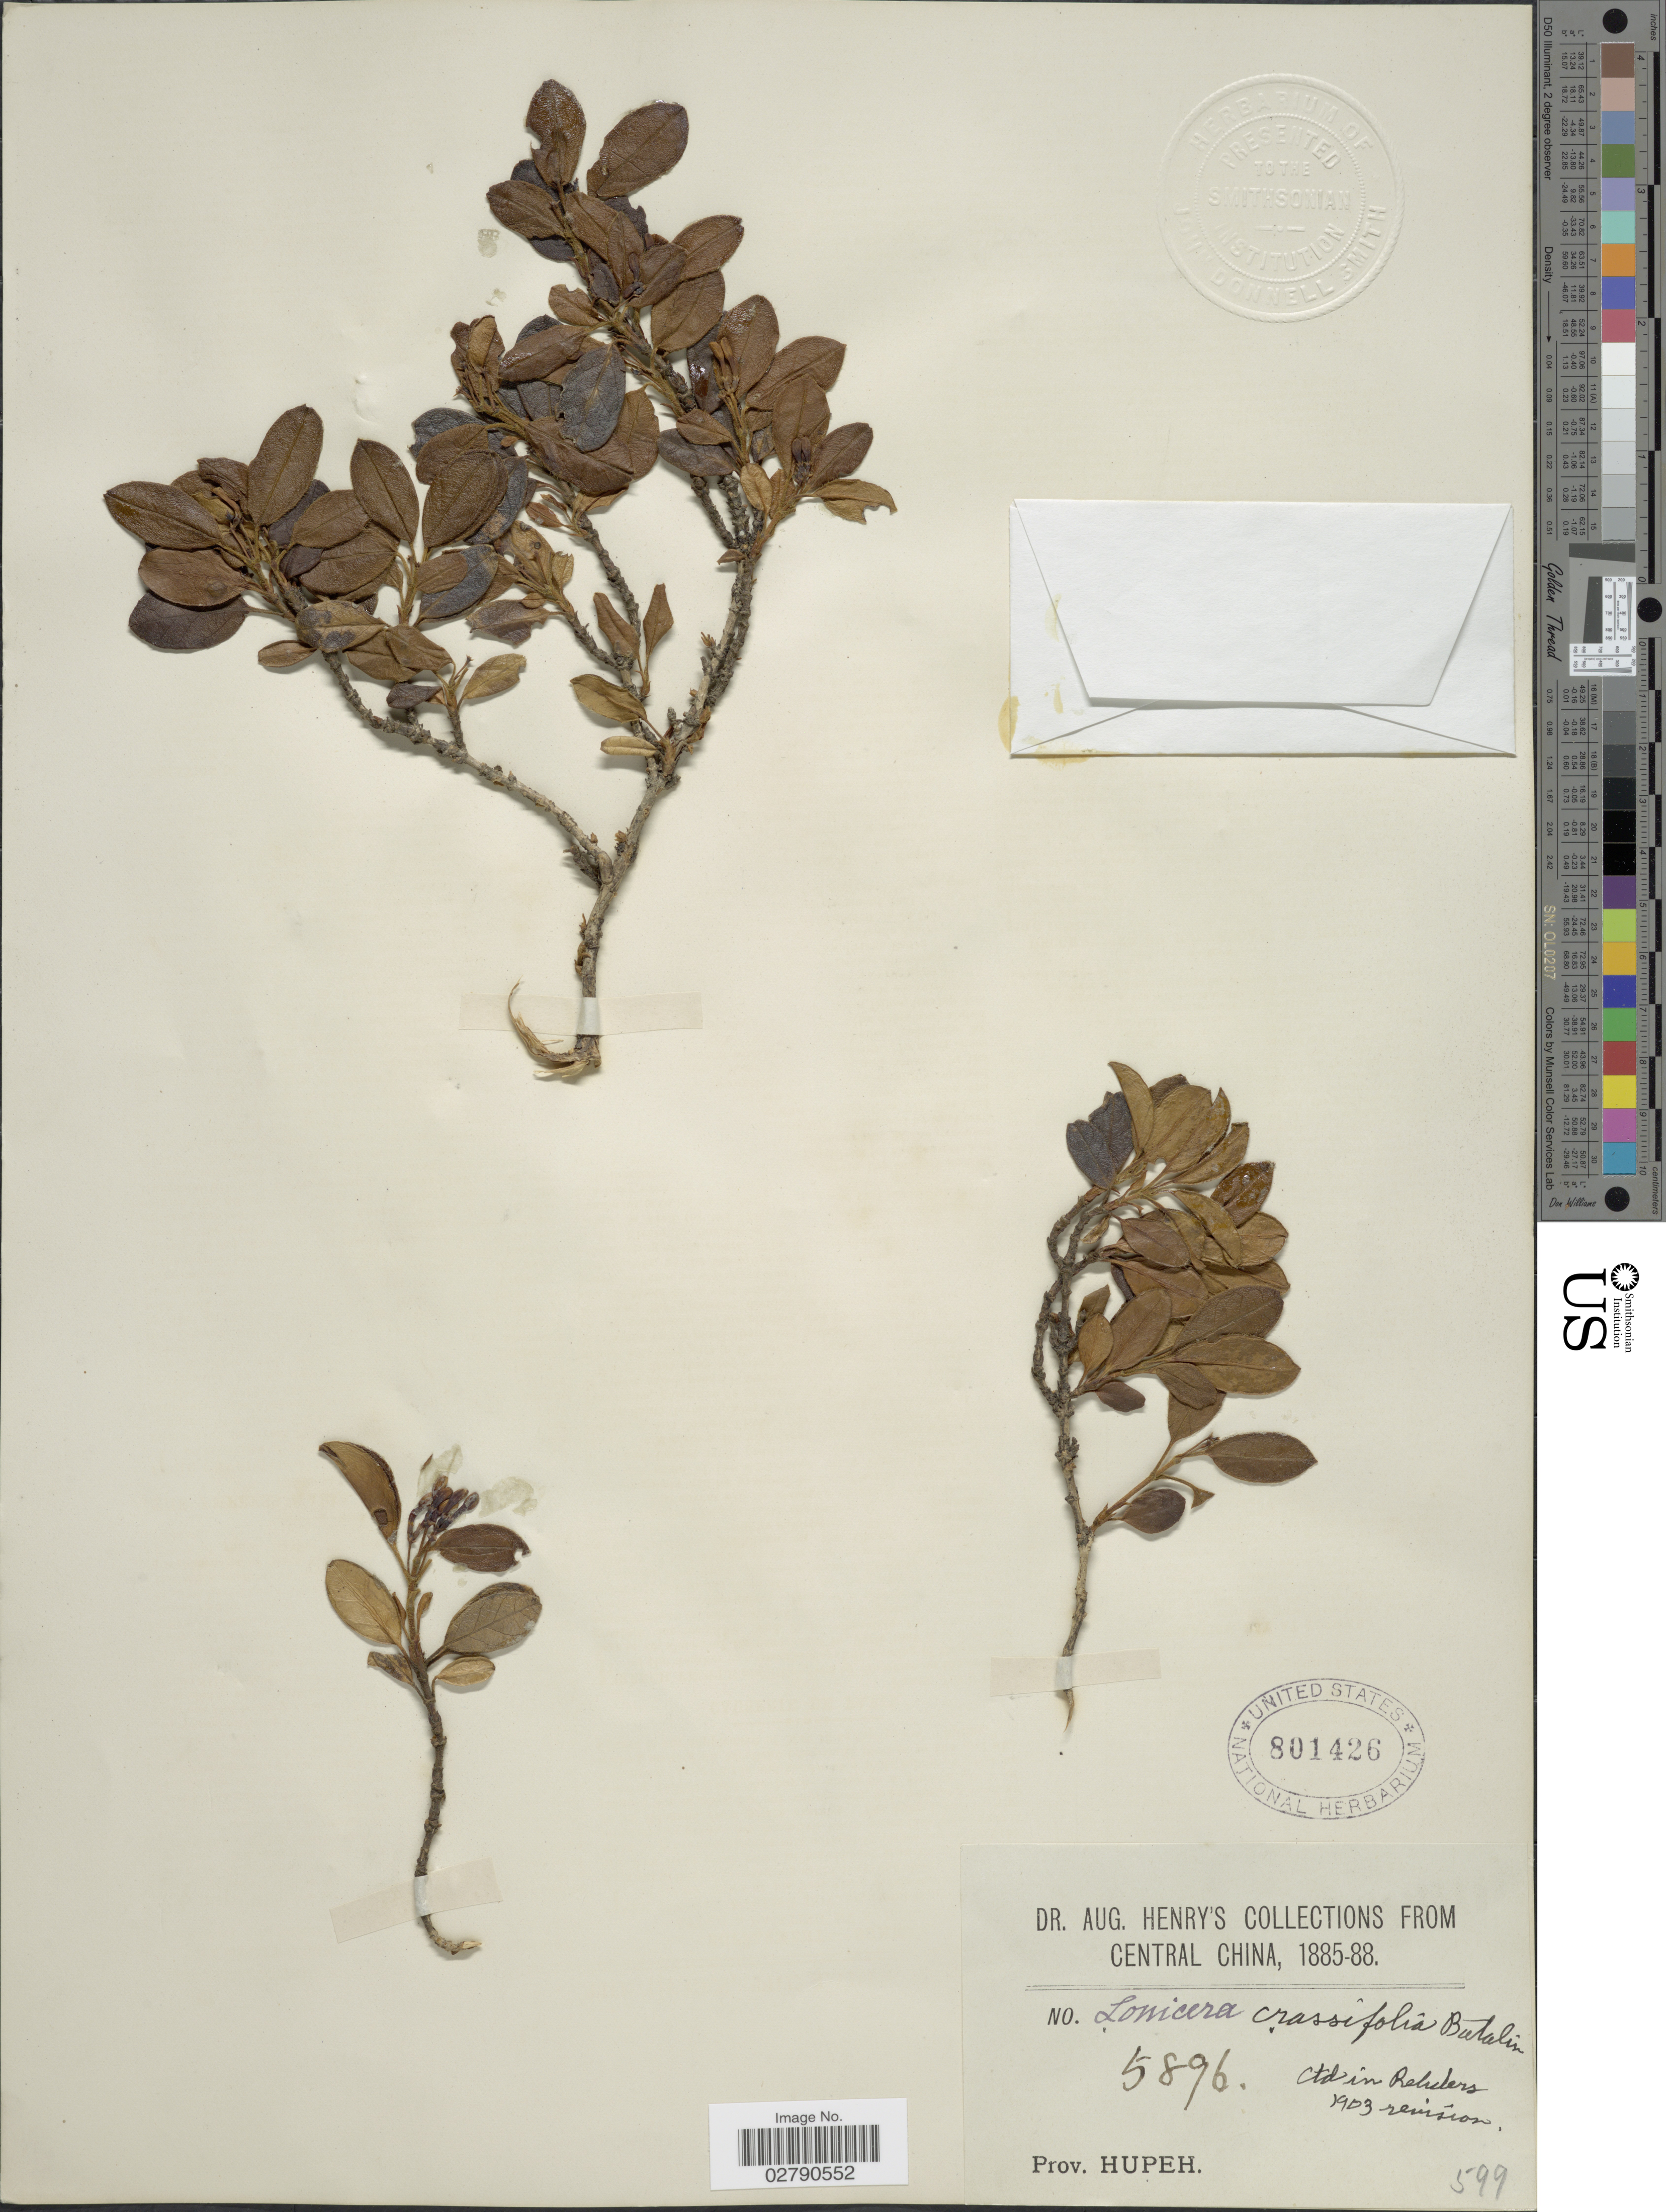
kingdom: Plantae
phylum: Tracheophyta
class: Magnoliopsida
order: Dipsacales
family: Caprifoliaceae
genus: Lonicera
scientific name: Lonicera crassifolia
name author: Batalin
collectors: A. Henry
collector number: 5896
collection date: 1885/1888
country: China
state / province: Hubei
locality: Central China. Prov. Hupeh.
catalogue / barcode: US 801426